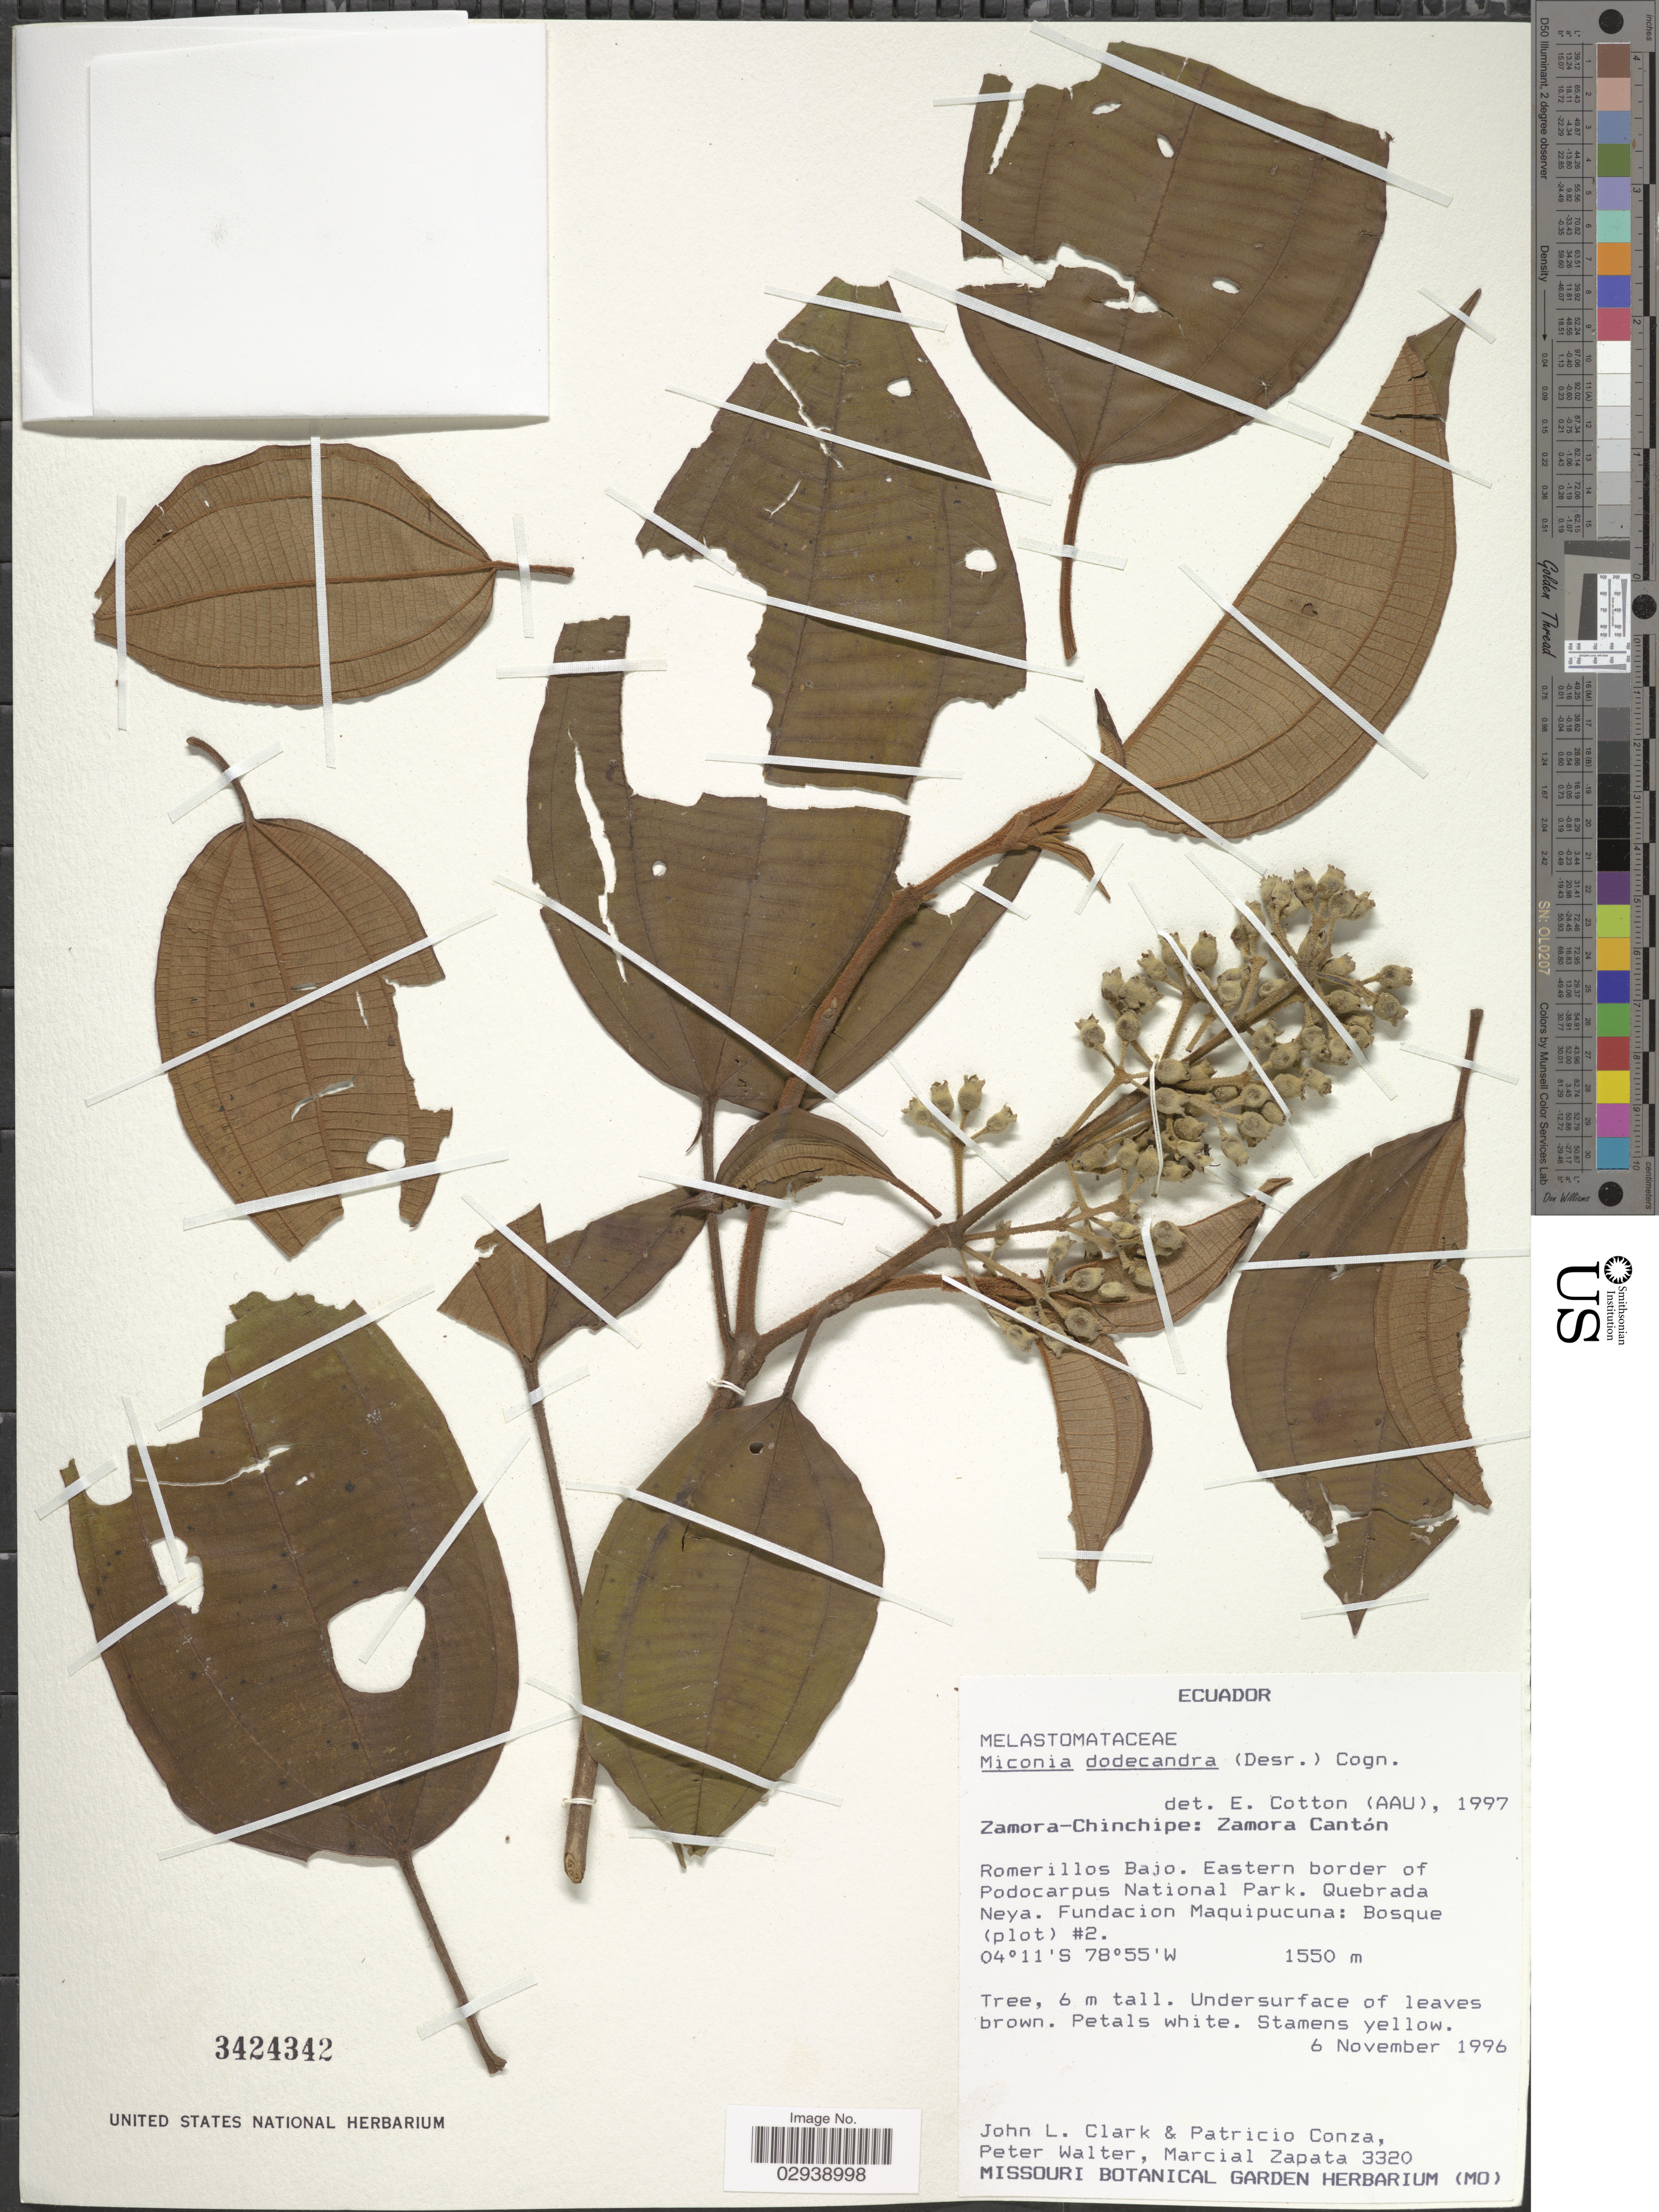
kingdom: Plantae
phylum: Tracheophyta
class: Magnoliopsida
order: Myrtales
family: Melastomataceae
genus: Miconia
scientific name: Miconia dodecandra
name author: Cogn.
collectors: J. L. Clark, P. Conza, P. Walter & M. Zapata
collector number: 3320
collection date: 1996-11-06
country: Ecuador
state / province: Zamora-Chinchipe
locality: Zamora Cantón. Romerillos Bajo. Eastern border of Podocarpus National Park. Quebrada Neya. Fundacion Maquipucuna: Bosque (plot) #2.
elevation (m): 1550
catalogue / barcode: US 3424342